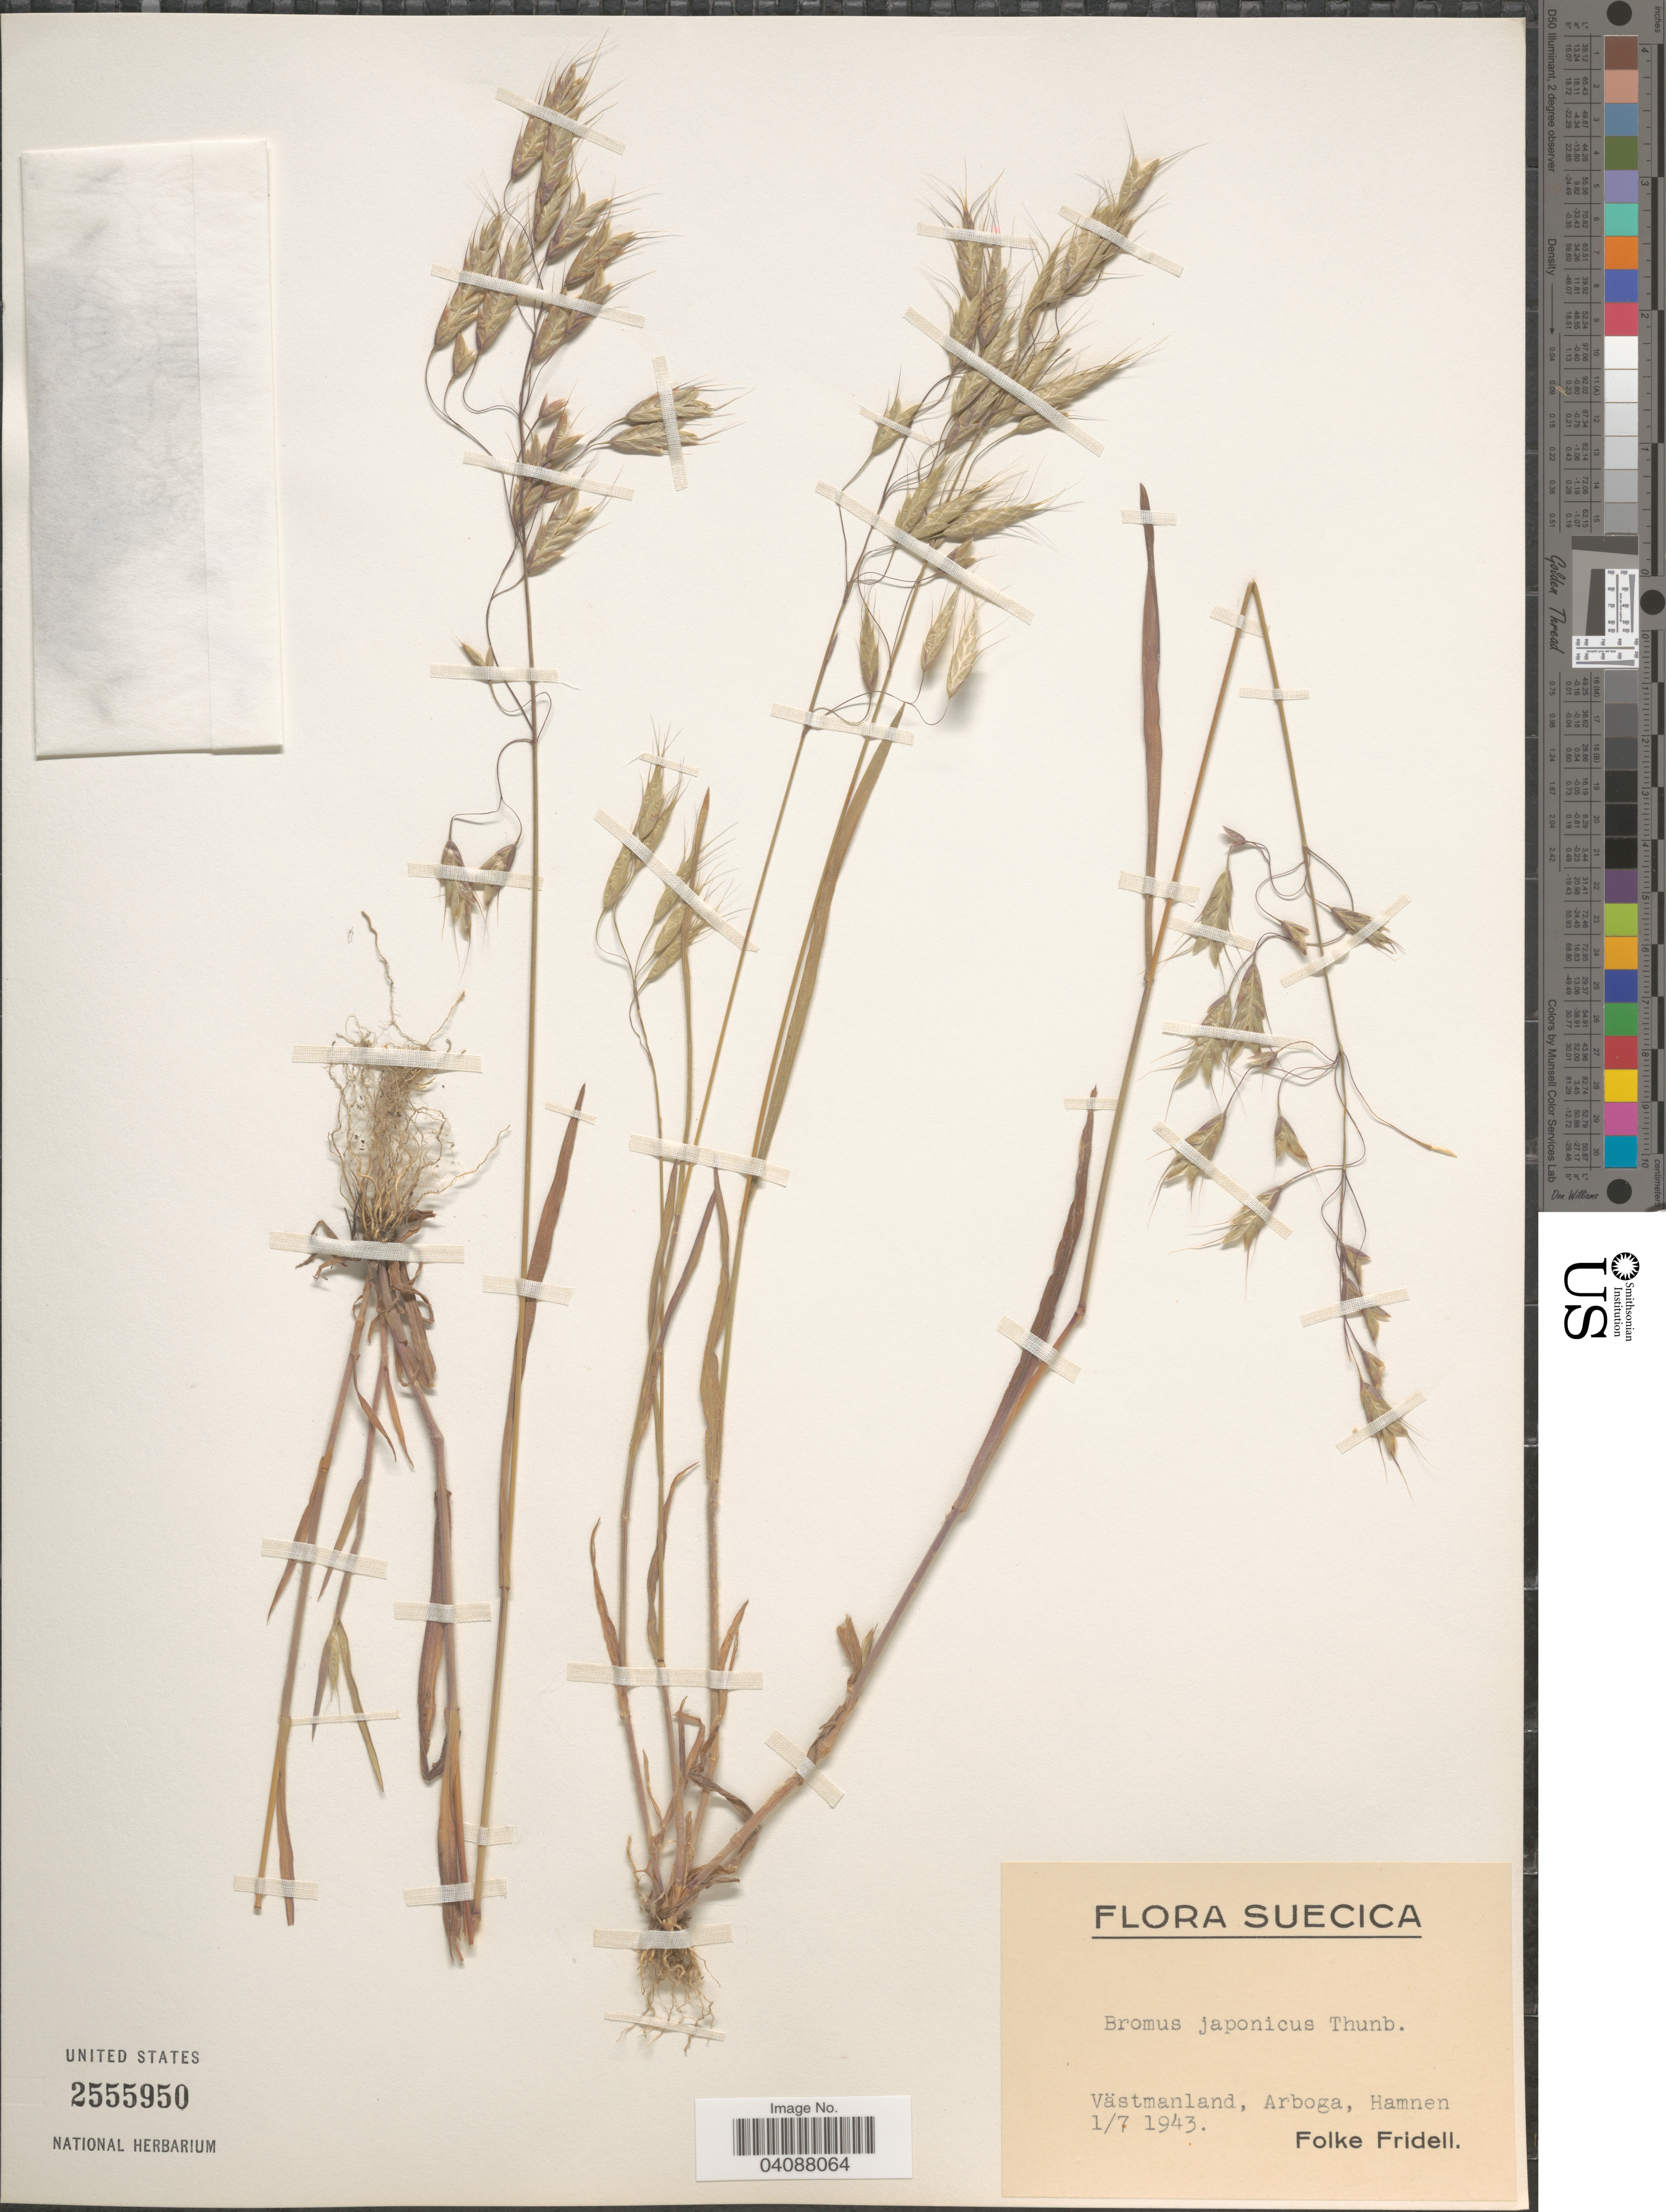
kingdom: Plantae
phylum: Tracheophyta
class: Liliopsida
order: Poales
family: Poaceae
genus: Bromus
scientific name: Bromus japonicus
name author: Houtt.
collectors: F. Fridell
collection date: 1943-07-01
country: Sweden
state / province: Vastmanland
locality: Suecica. Västmanland, Arboga, Hamnen.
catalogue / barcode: US 2555950